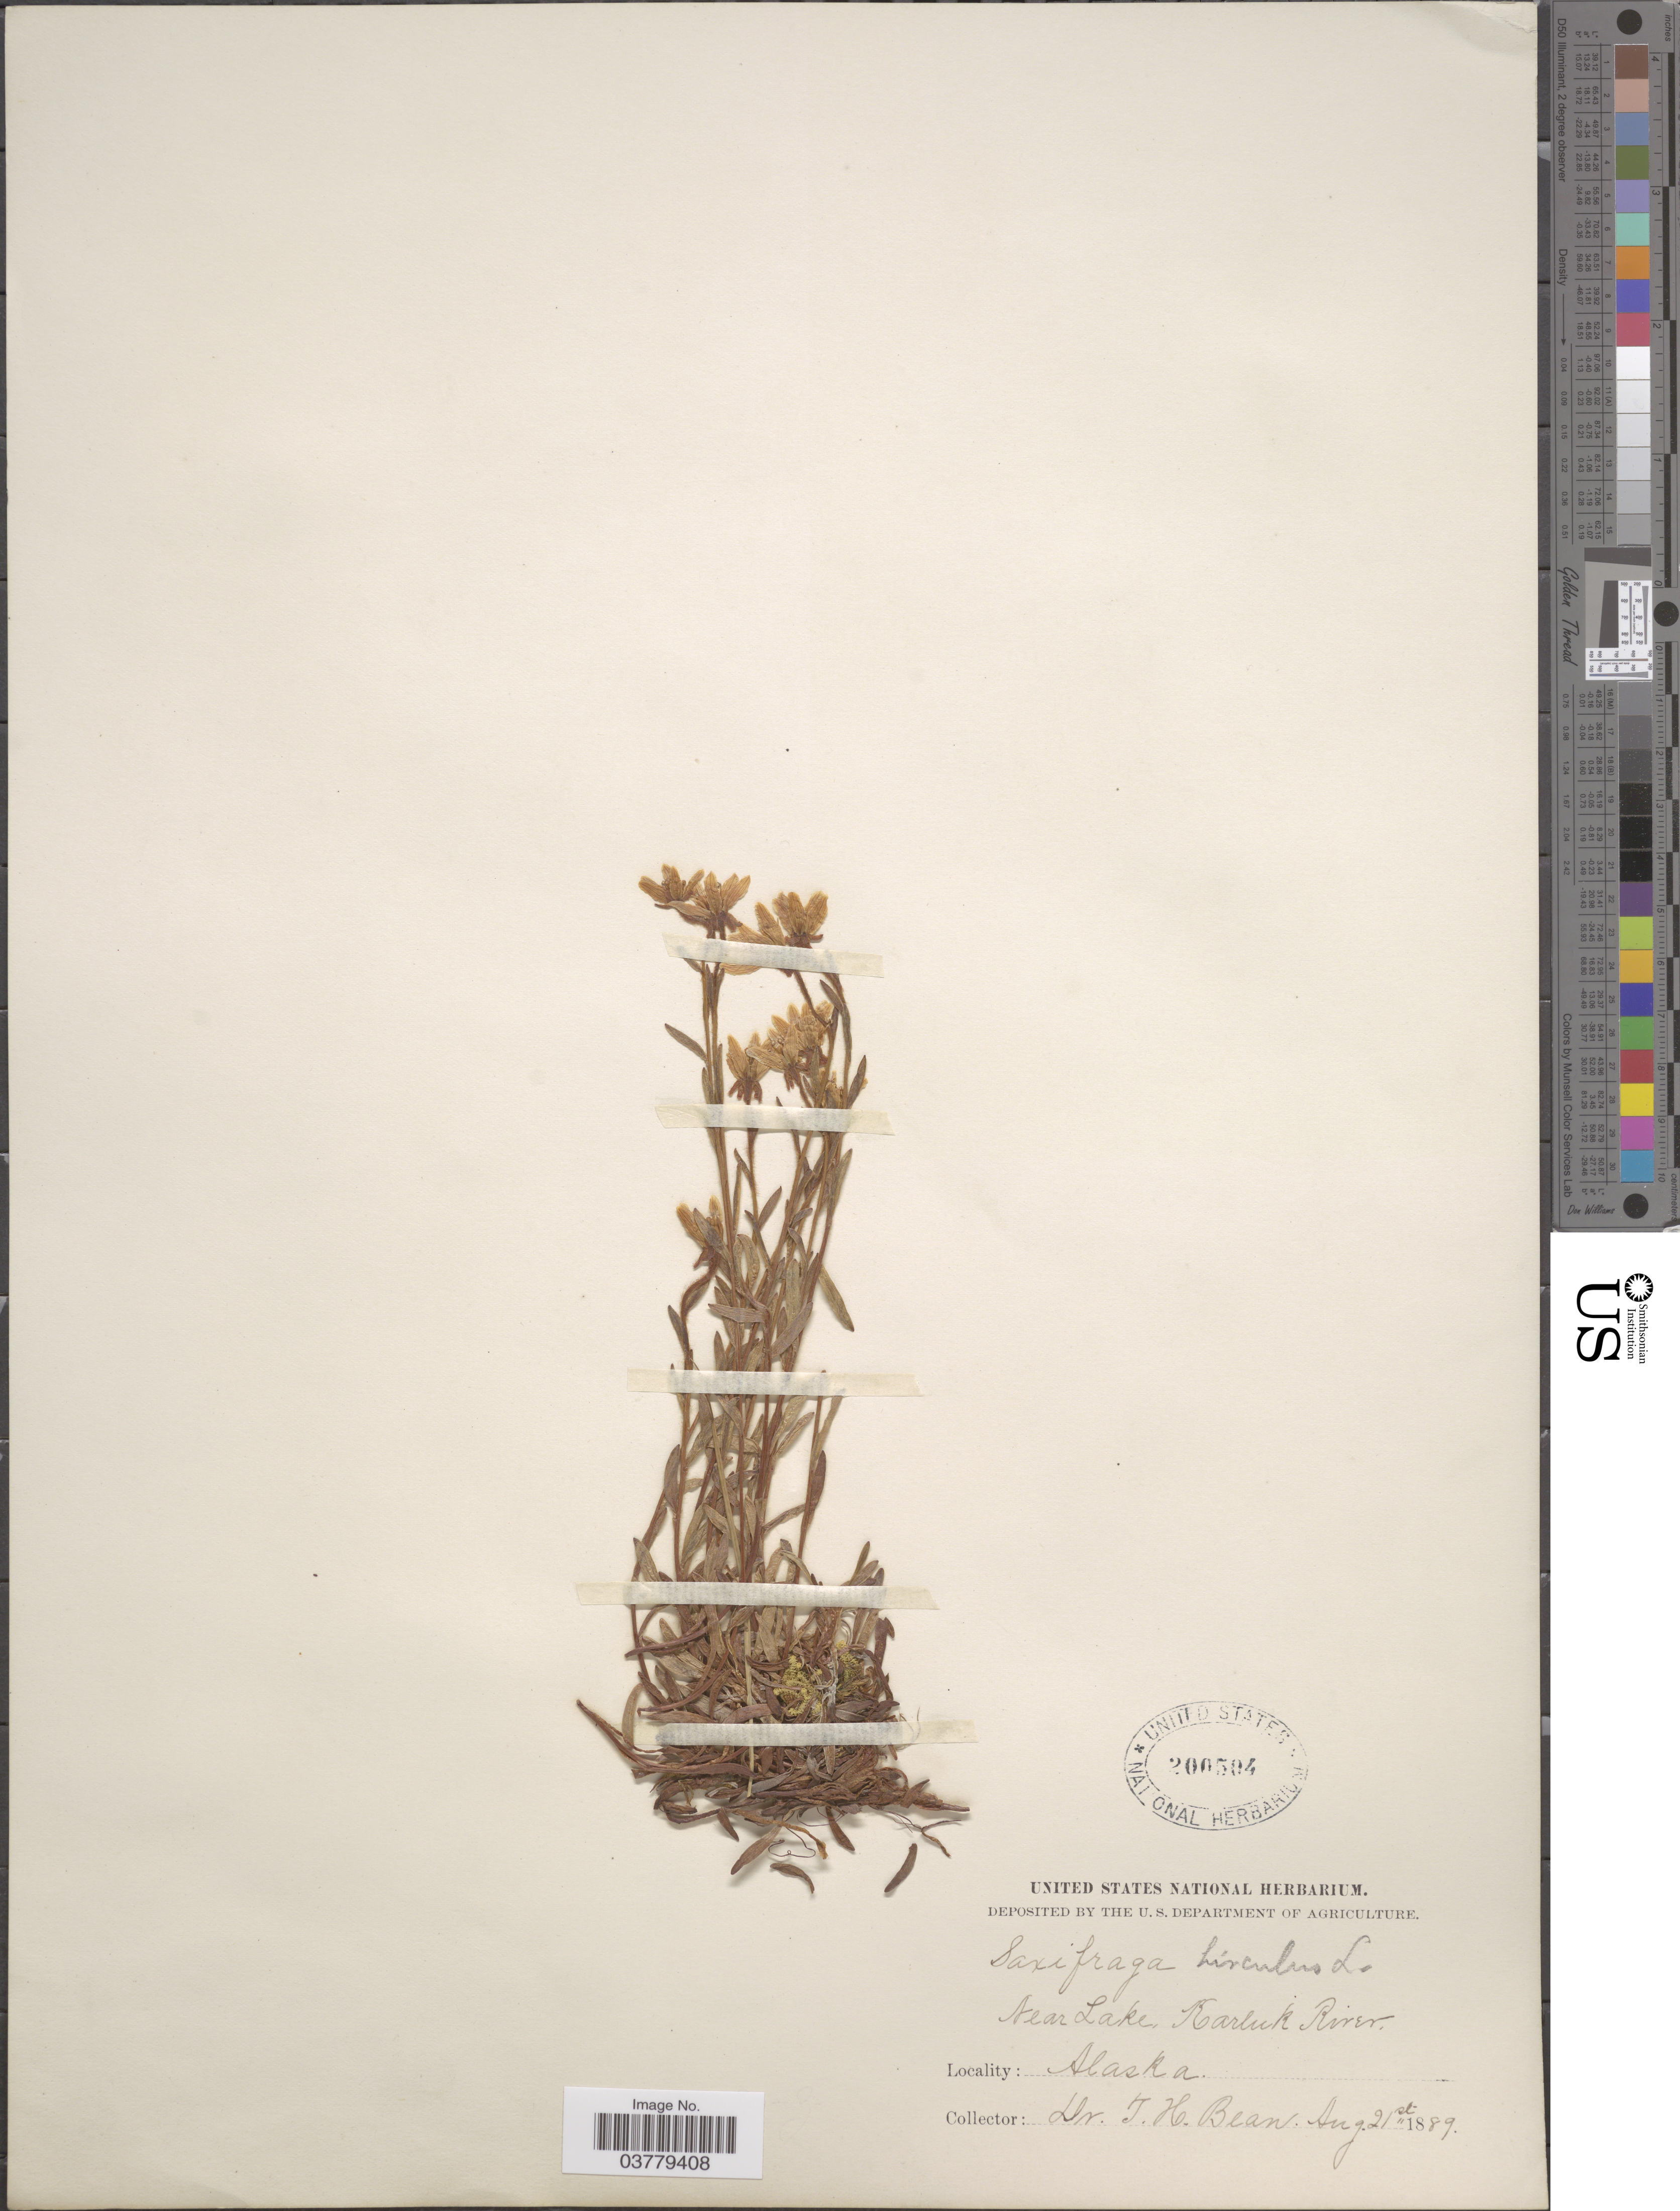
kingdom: Plantae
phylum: Tracheophyta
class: Magnoliopsida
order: Saxifragales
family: Saxifragaceae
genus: Saxifraga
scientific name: Saxifraga hirculus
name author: L.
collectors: T. Bean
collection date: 1889-08-21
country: United States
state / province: Alaska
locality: Near Lake, Karluk River.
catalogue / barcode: US 200504